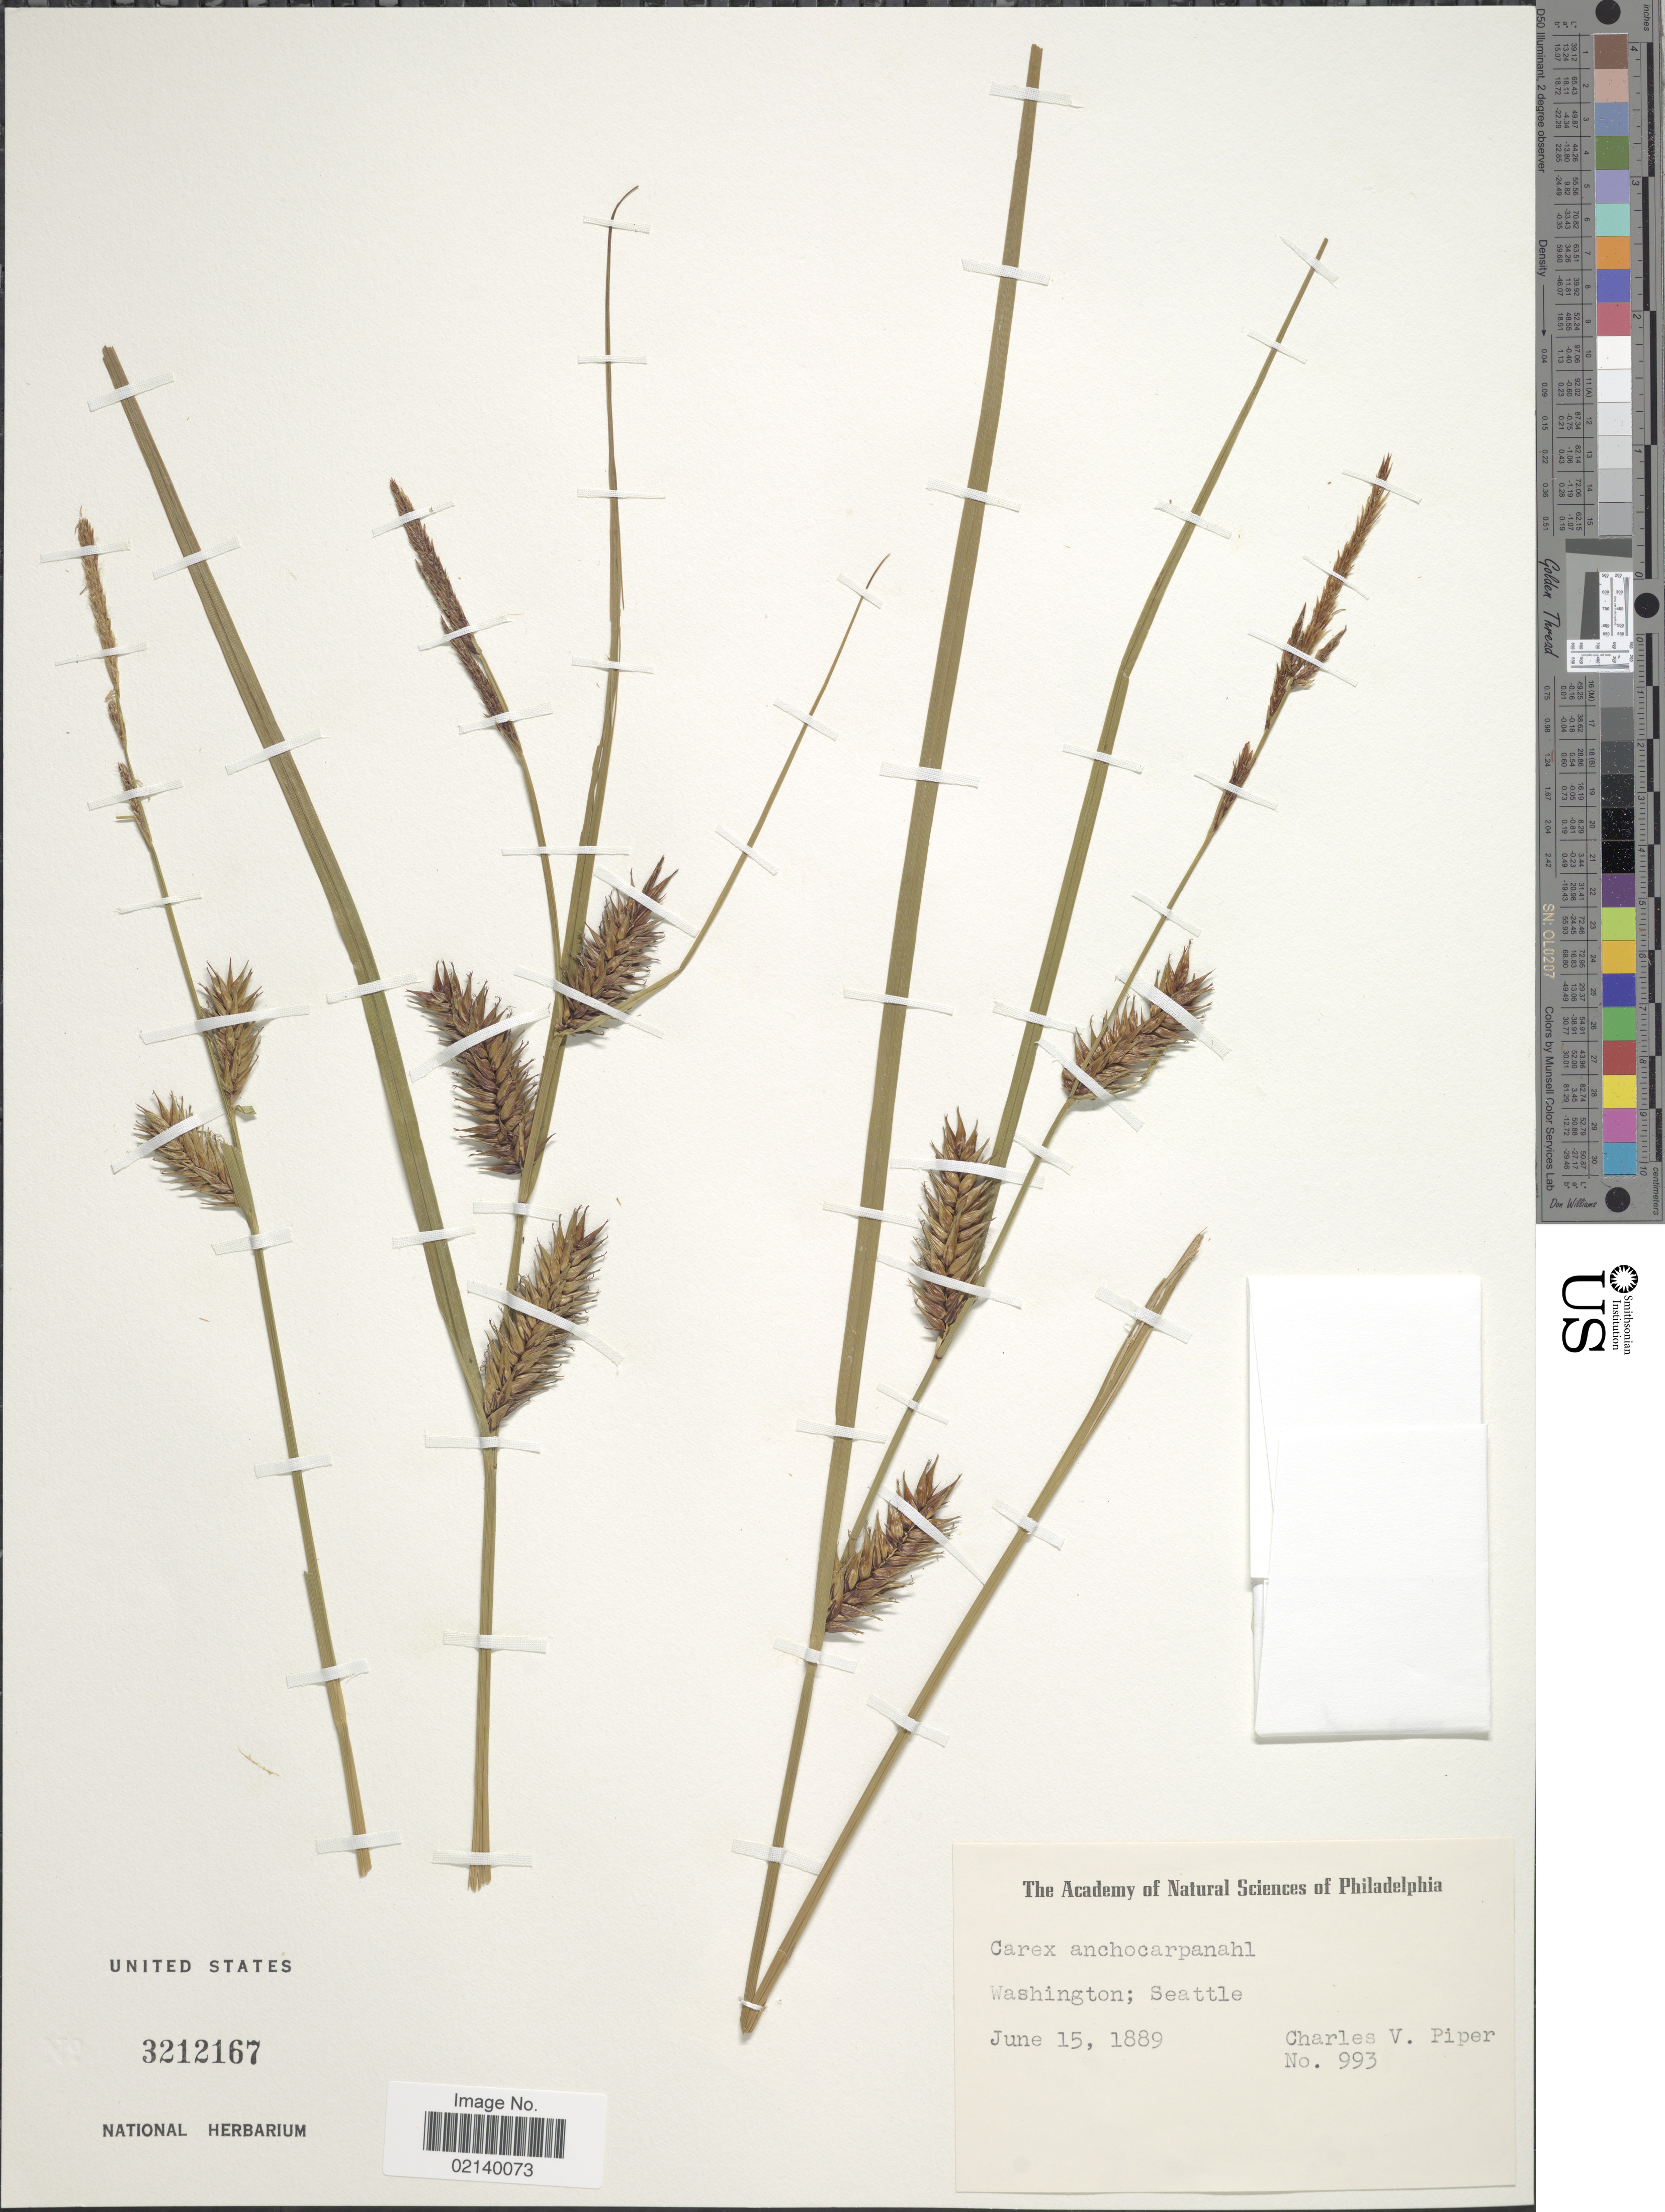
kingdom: Plantae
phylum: Tracheophyta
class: Liliopsida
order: Poales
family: Cyperaceae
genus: Carex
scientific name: Carex exsiccata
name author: L.H. Bailey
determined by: Strong, Mark T., (BOT), Smithsonian Institution - National Museum of Natural History (UNITED STATES)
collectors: C. V. Piper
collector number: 993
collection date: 1889-06-15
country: United States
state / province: Washington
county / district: King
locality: Seattle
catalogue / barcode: US 3212167